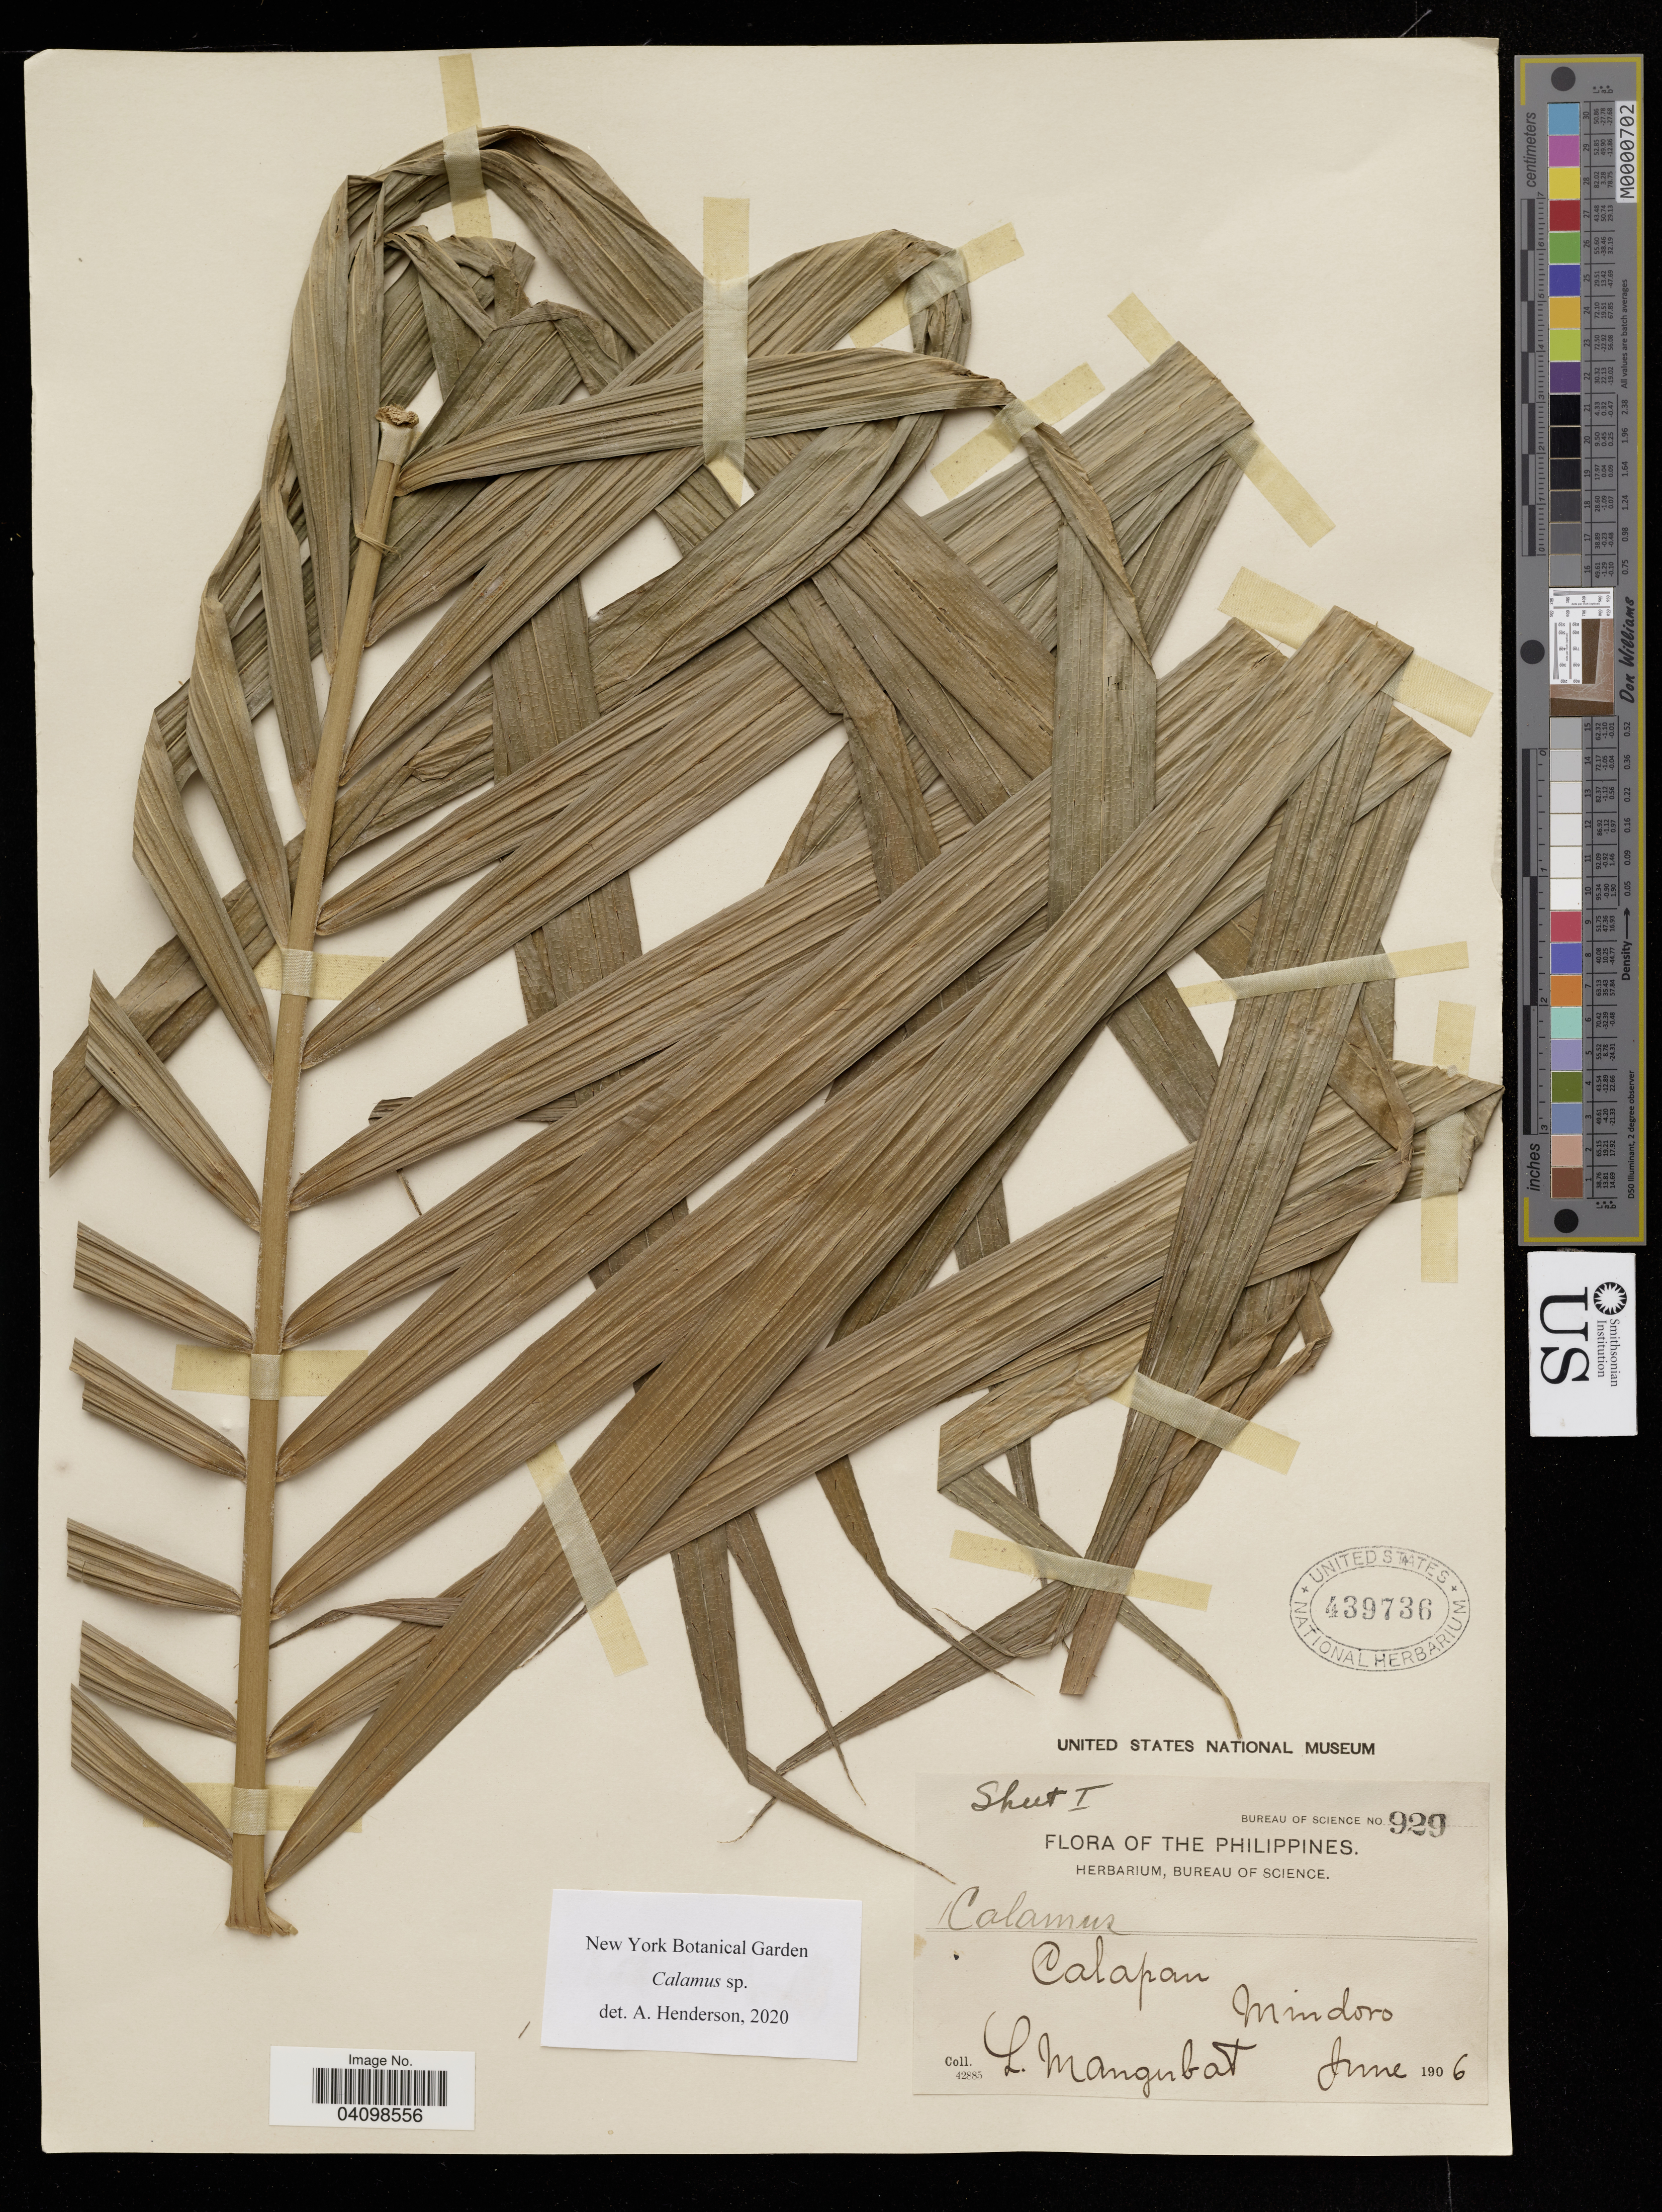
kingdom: Plantae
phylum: Tracheophyta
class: Liliopsida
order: Arecales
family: Arecaceae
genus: Calamus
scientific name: Calamus sp.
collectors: L. Mangubat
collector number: Bureau of Science 929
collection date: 1906-06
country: Philippines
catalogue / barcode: US 439736